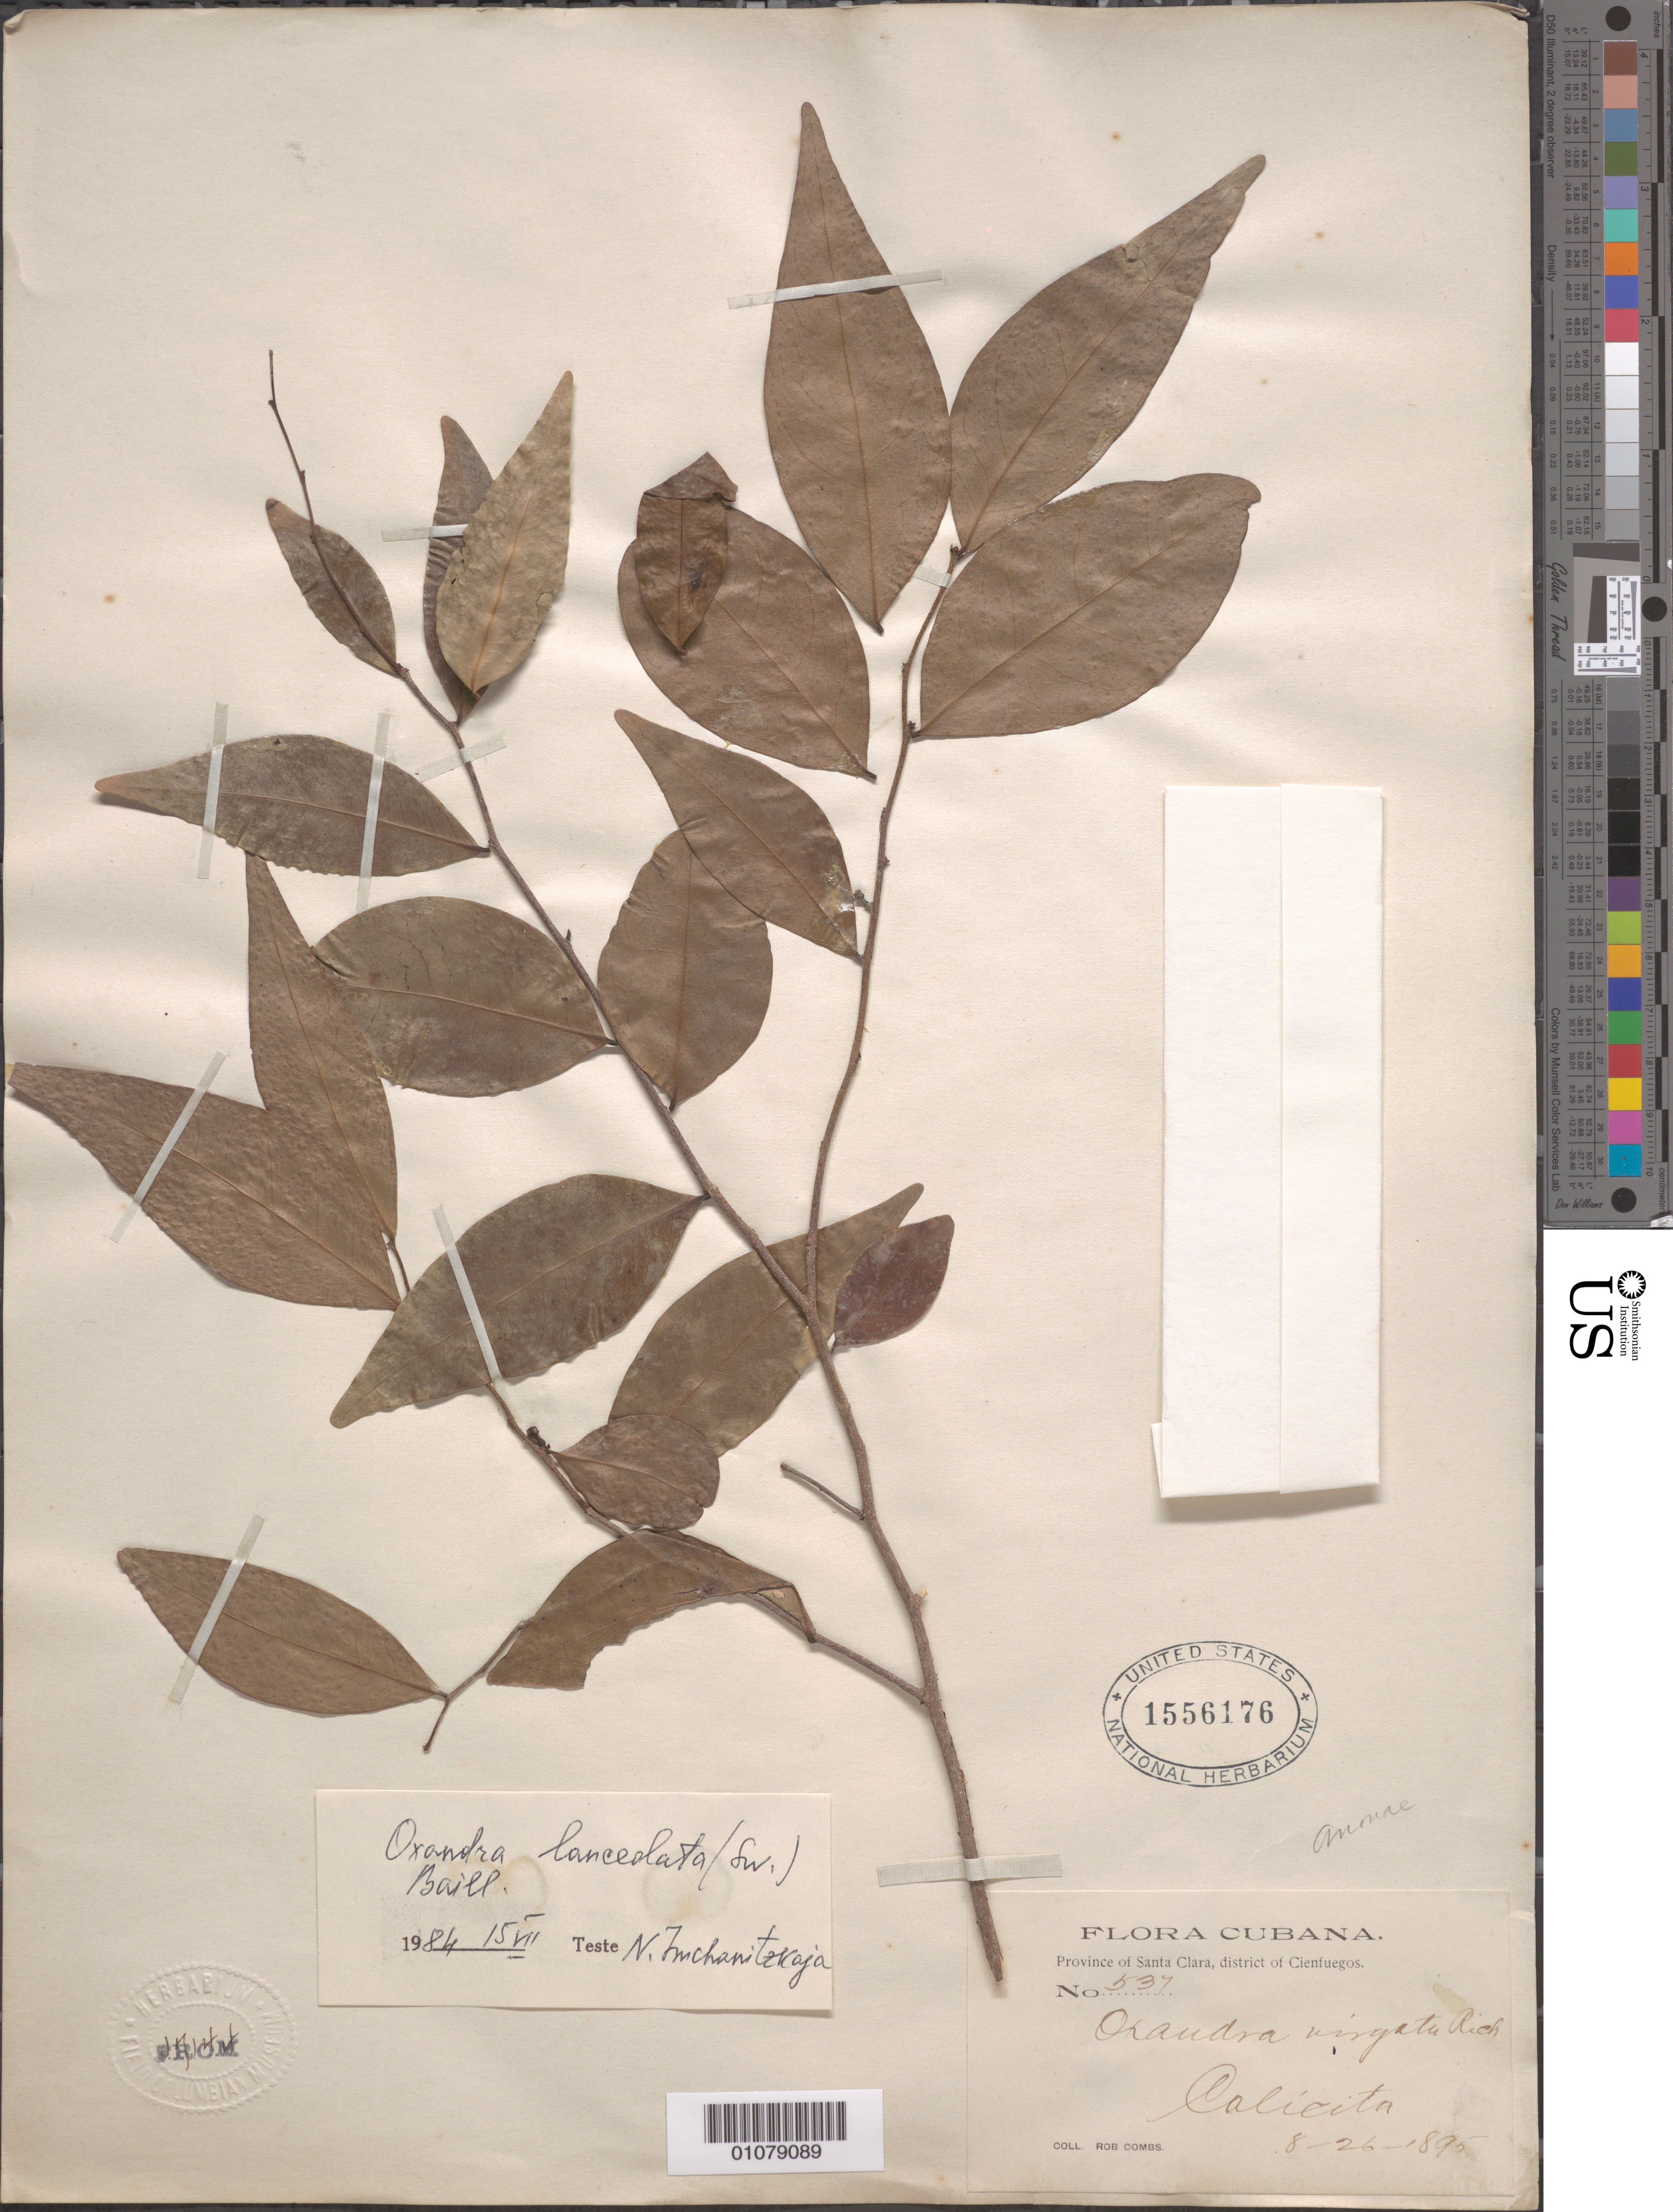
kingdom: Plantae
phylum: Tracheophyta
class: Magnoliopsida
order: Magnoliales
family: Annonaceae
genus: Oxandra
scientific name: Oxandra lanceolata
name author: (Sw.) Baill.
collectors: R. Combs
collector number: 537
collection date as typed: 26 Aug 1895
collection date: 1895-08-26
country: Cuba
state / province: Cienfuegos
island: Cuba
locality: Province of Santa Clara, district of Cienfuegos Calicita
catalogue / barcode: US 1556176